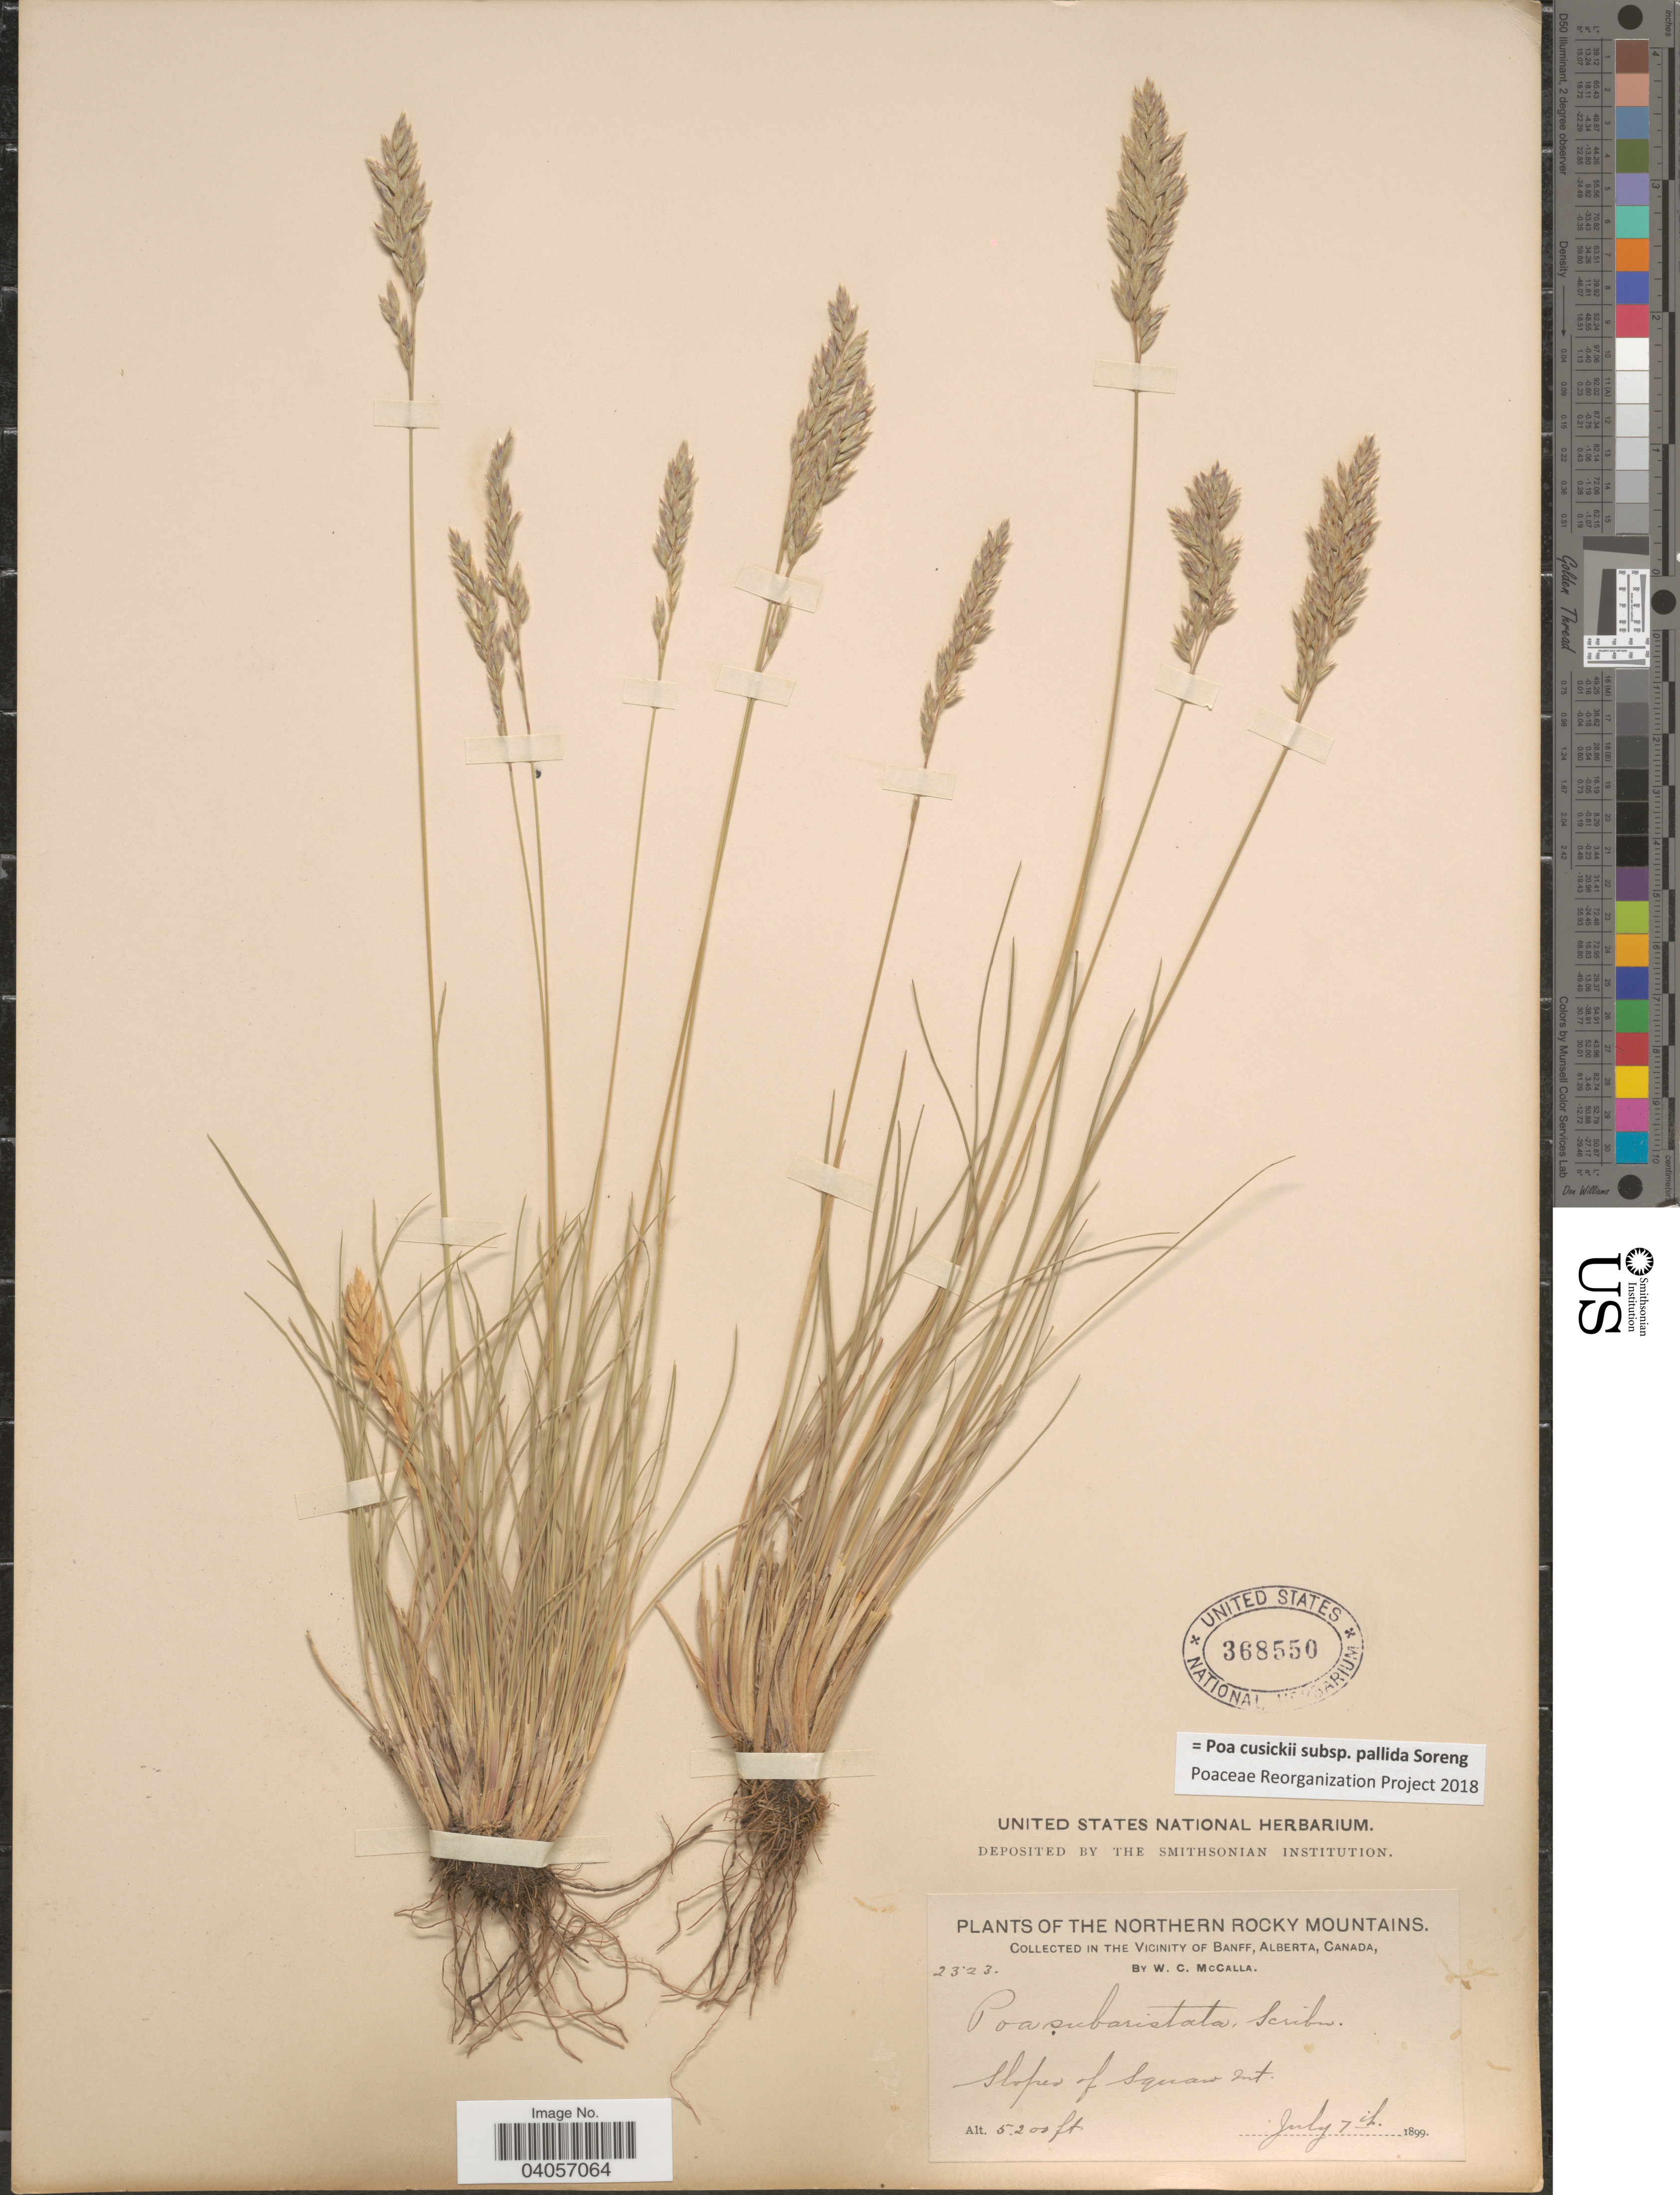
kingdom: Plantae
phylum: Tracheophyta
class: Liliopsida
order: Poales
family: Poaceae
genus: Poa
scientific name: Poa cusickii subsp. pallida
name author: Soreng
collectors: W. McCalla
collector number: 2323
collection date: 1899-07-07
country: Canada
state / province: Alberta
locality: Northern Rocky Mountains. In the vicinity of Banff. Slopes of Squaw Mt.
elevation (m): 1585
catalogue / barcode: US 368550